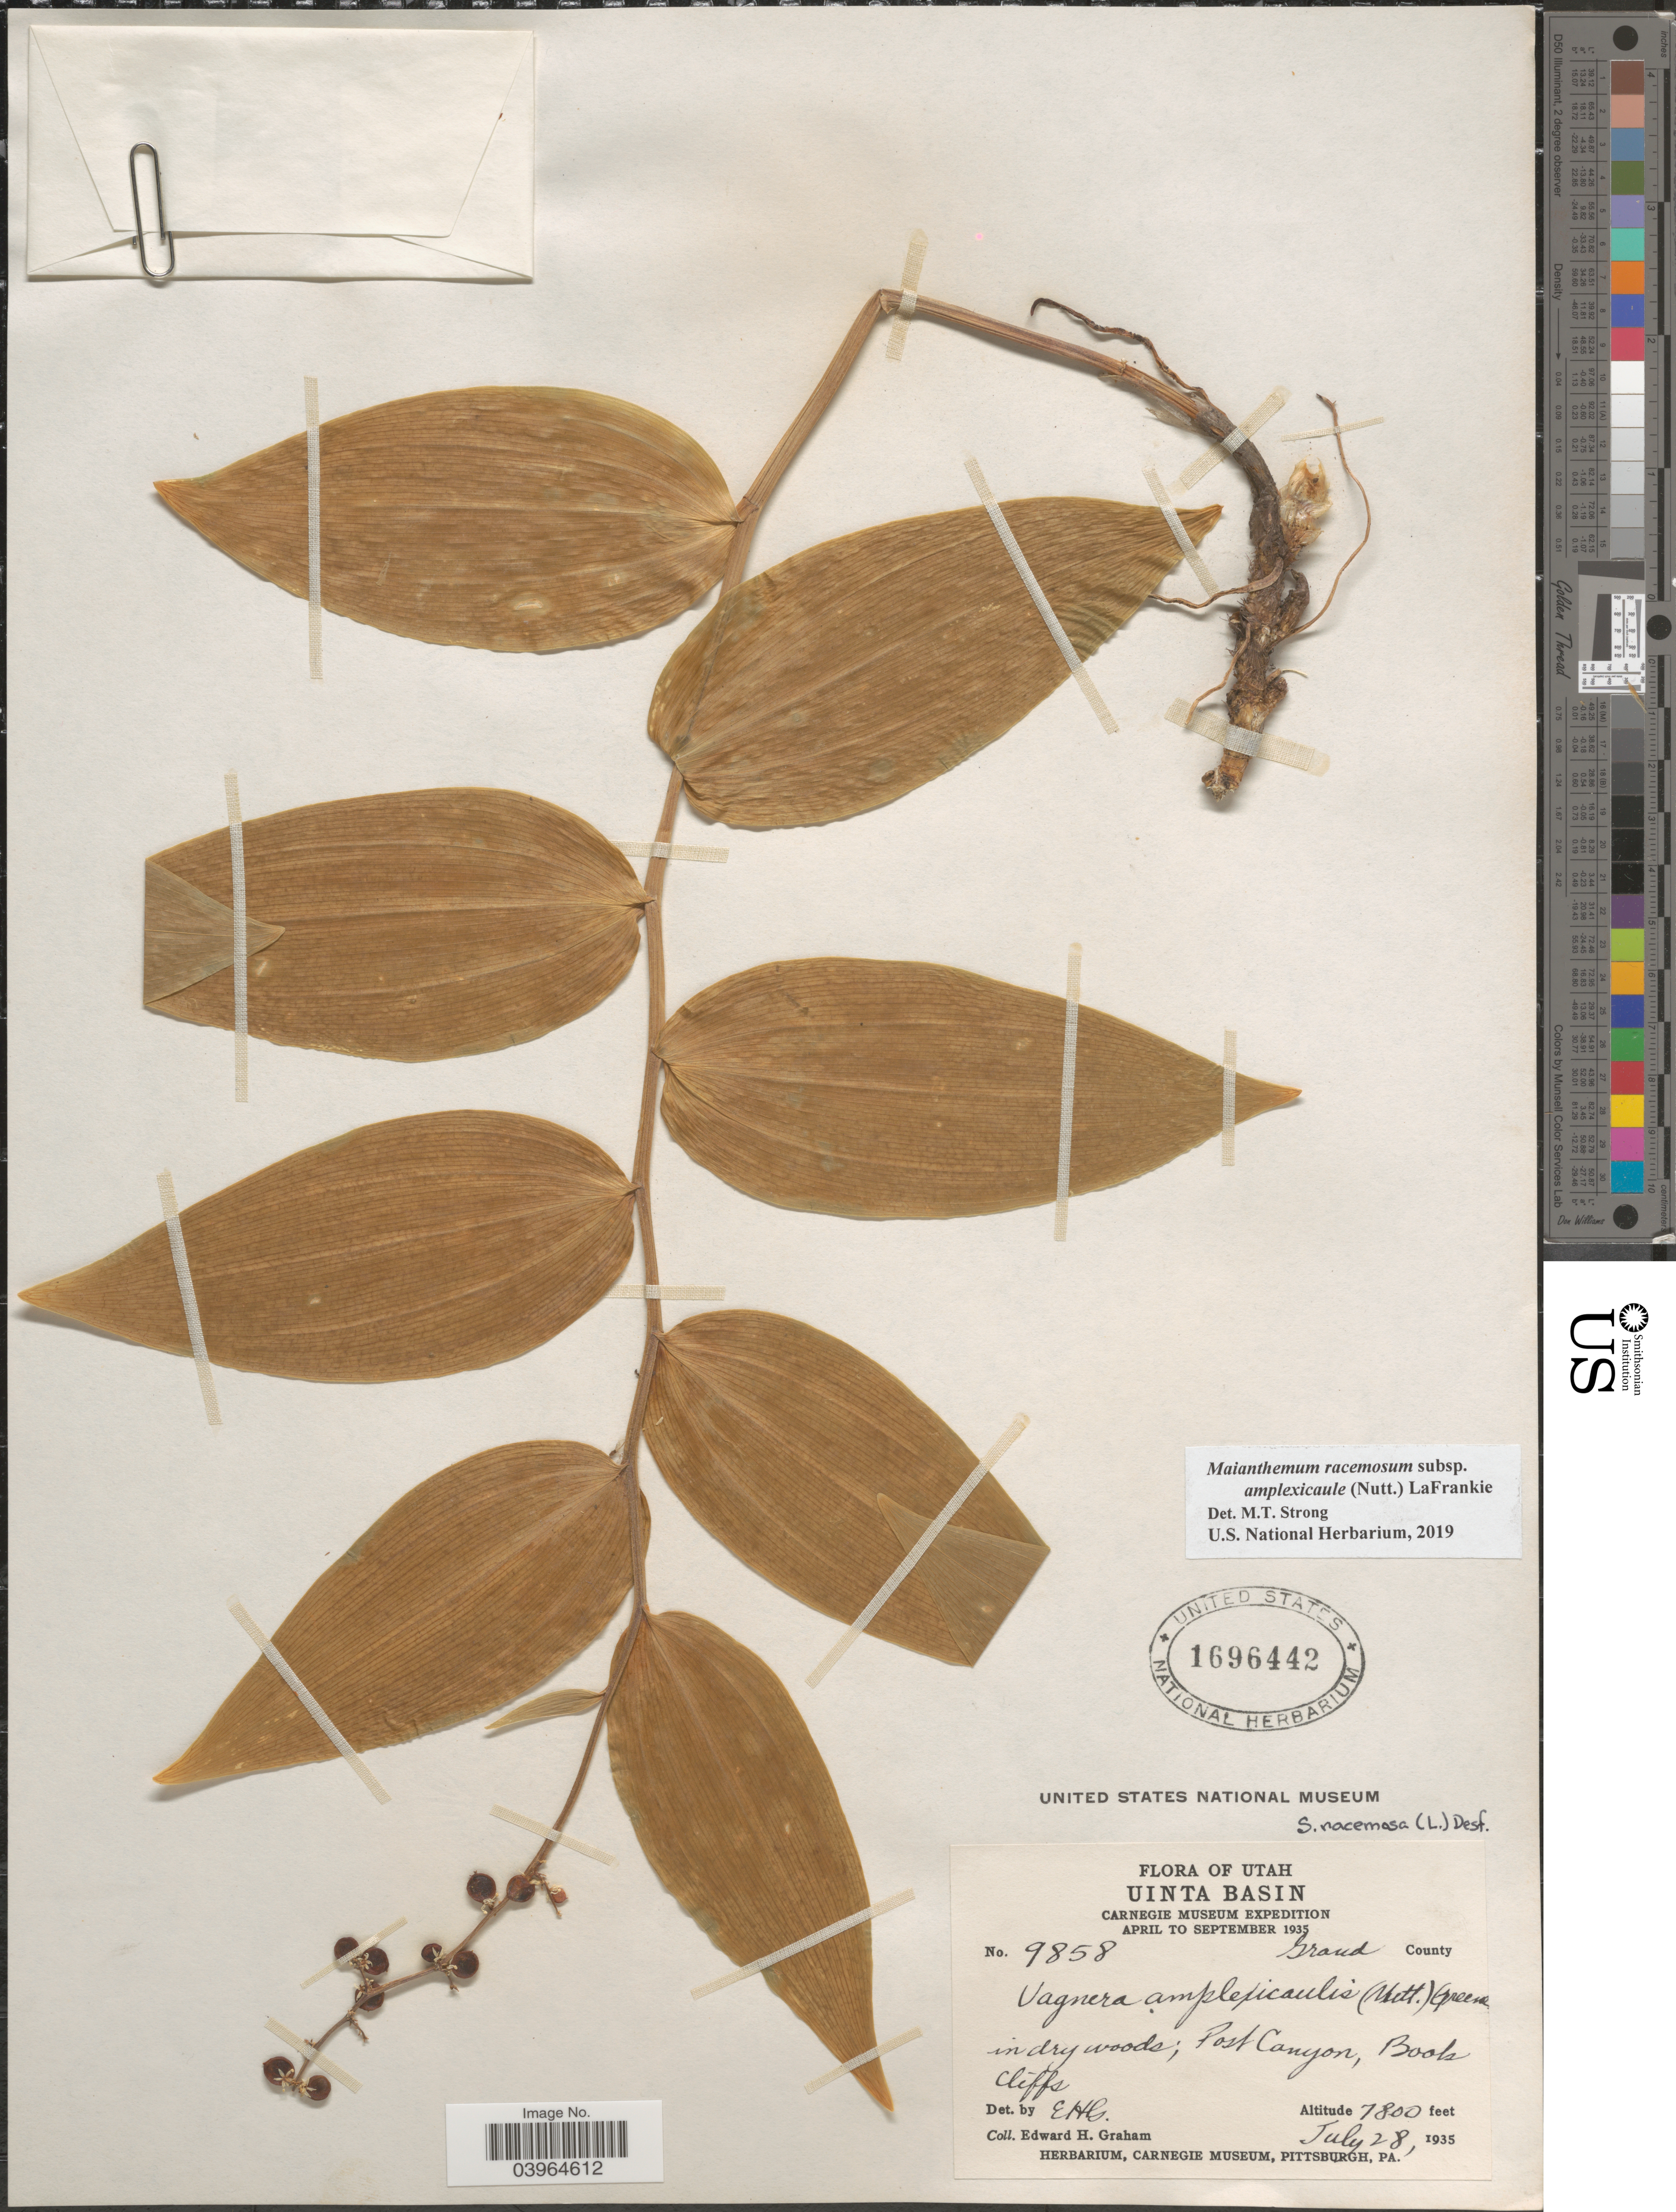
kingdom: Plantae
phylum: Tracheophyta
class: Liliopsida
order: Asparagales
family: Asparagaceae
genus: Maianthemum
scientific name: Maianthemum racemosum subsp. amplexicaule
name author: (Nutt.) LaFrankie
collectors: E. H. Graham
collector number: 9858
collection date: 1935-07-28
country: United States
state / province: Utah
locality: Uinta Basin. Post Canyon, Book Cliffs.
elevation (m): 2377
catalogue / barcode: US 1696442